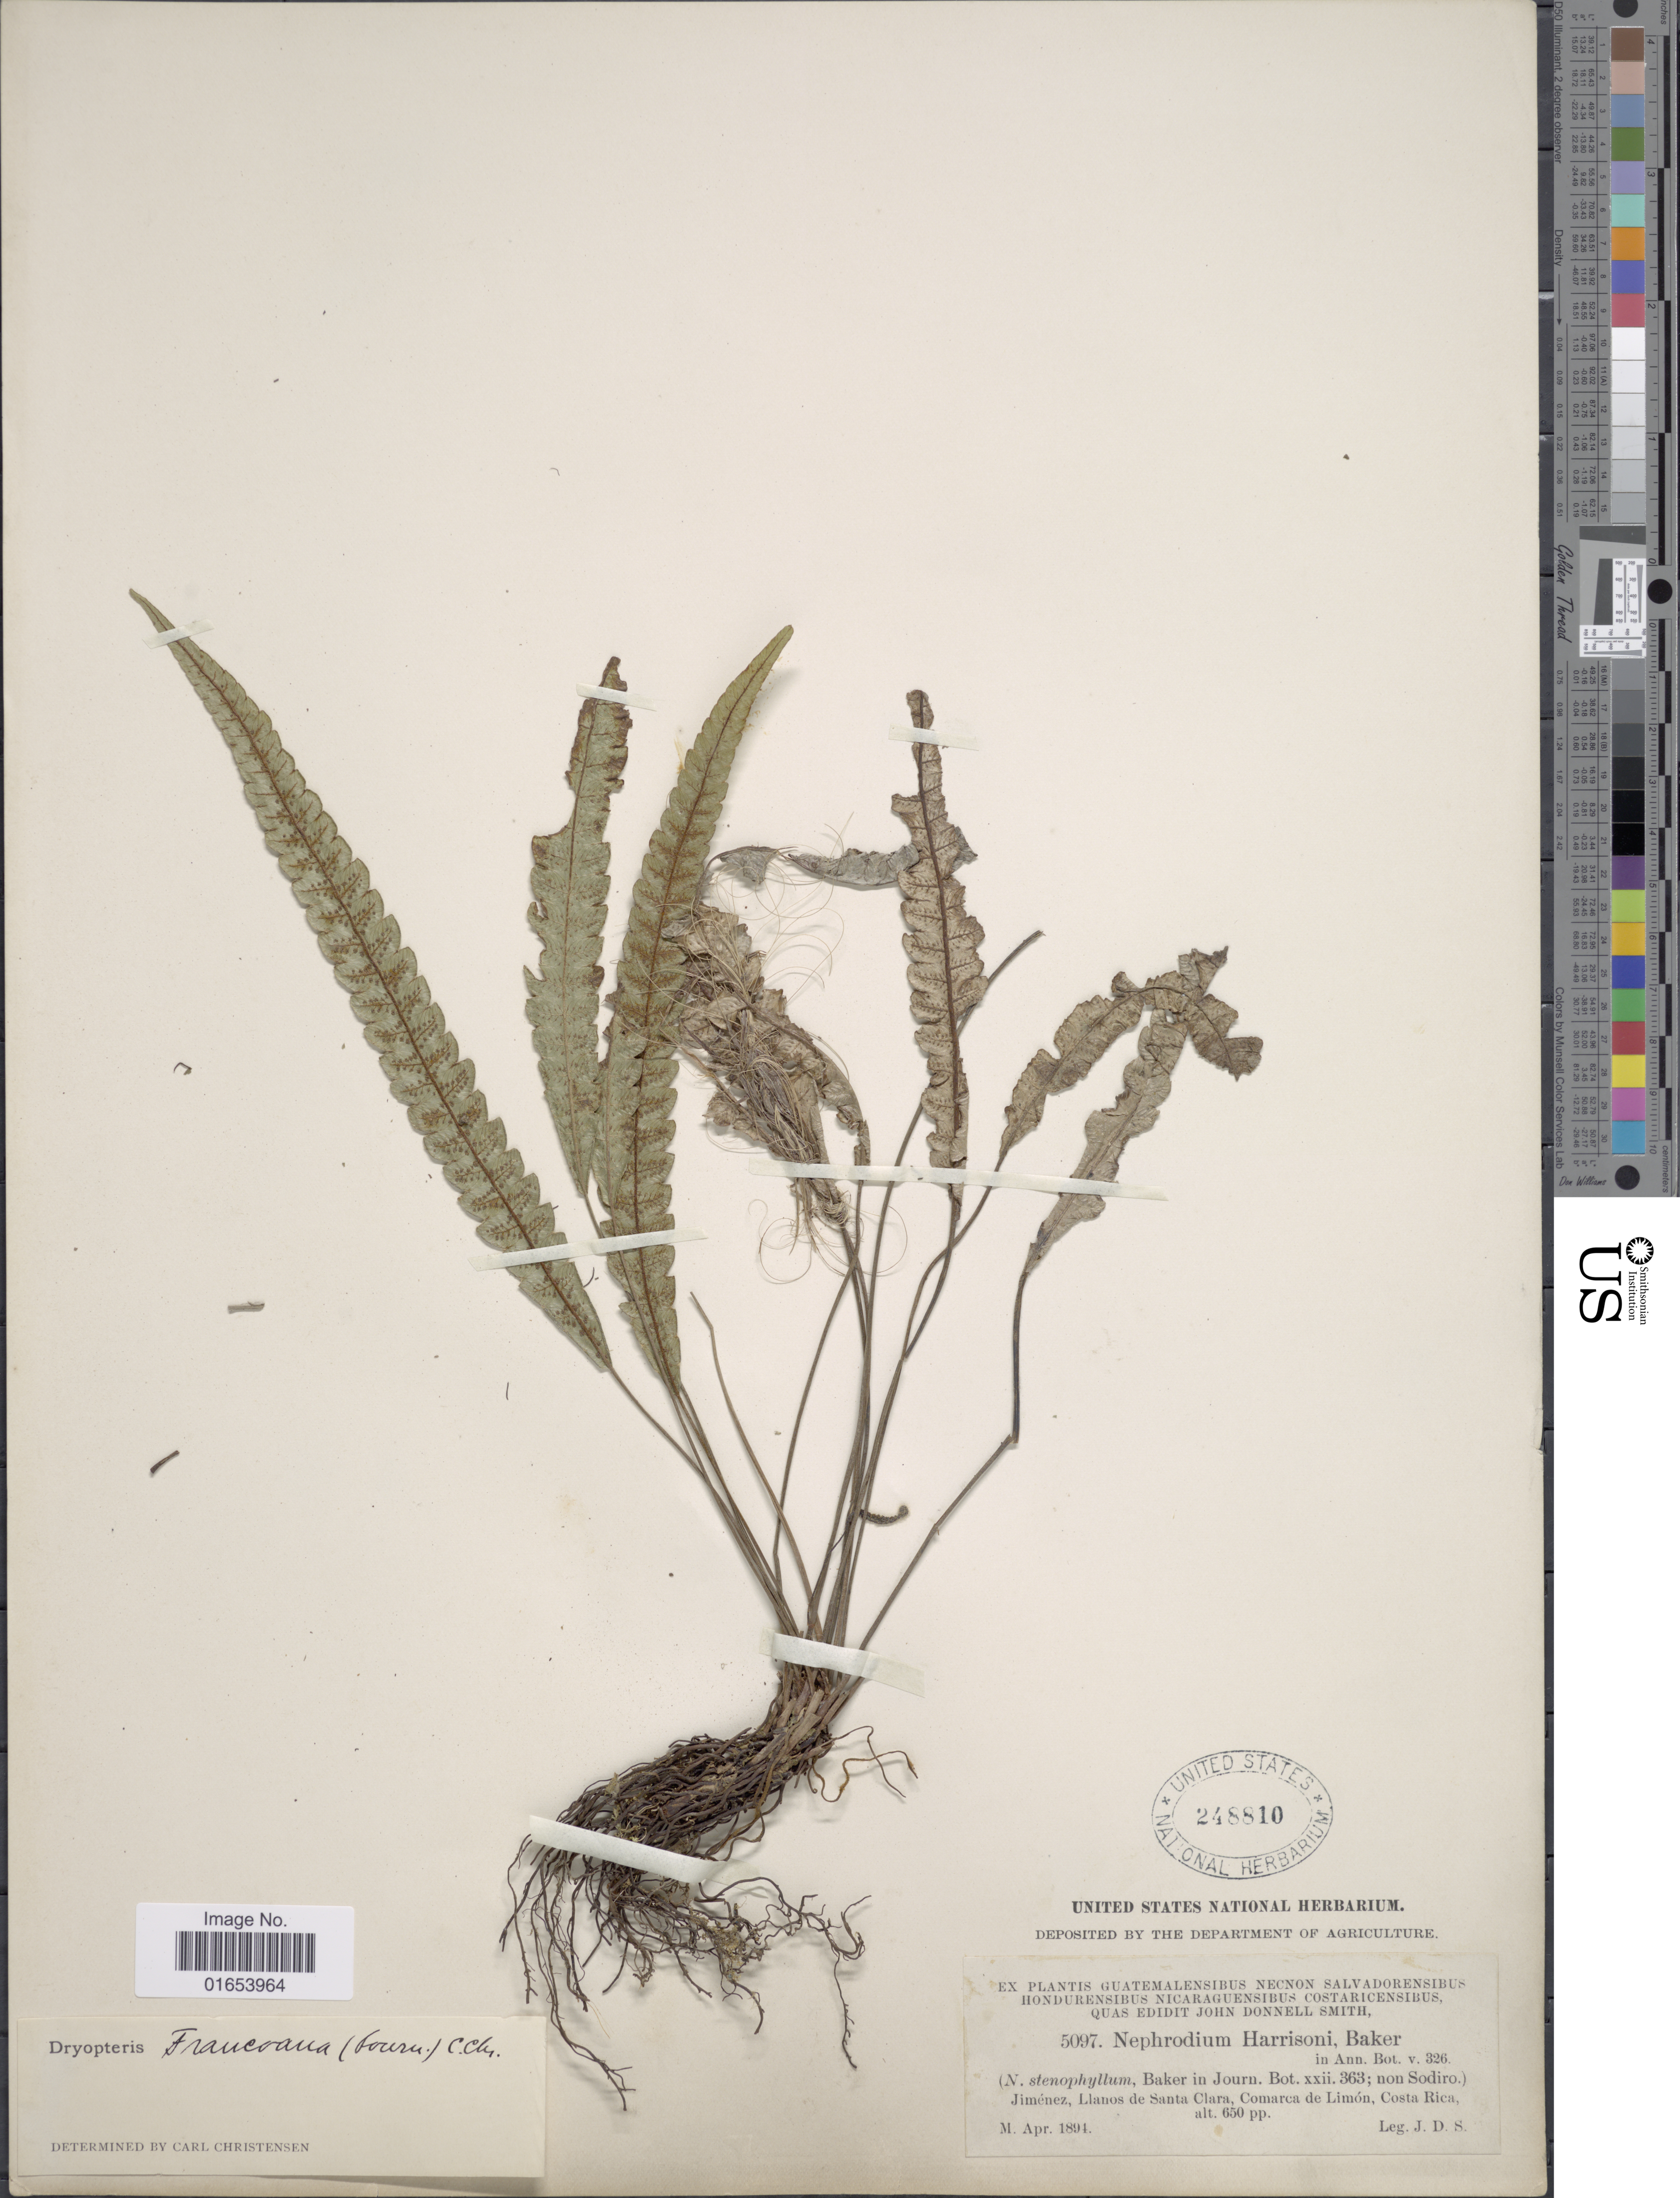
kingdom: Plantae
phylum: Tracheophyta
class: Polypodiopsida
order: Polypodiales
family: Thelypteridaceae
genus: Goniopteris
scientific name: Goniopteris francoana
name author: (E. Fourn.) Á. Löve & D. Löve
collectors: J. Donnell Smith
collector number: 5097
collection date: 1894-04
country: Costa Rica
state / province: Limón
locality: Jimenez, Llanos de Santa Clara, Comarca de Limon, Costa Rica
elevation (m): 198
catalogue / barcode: US 248810